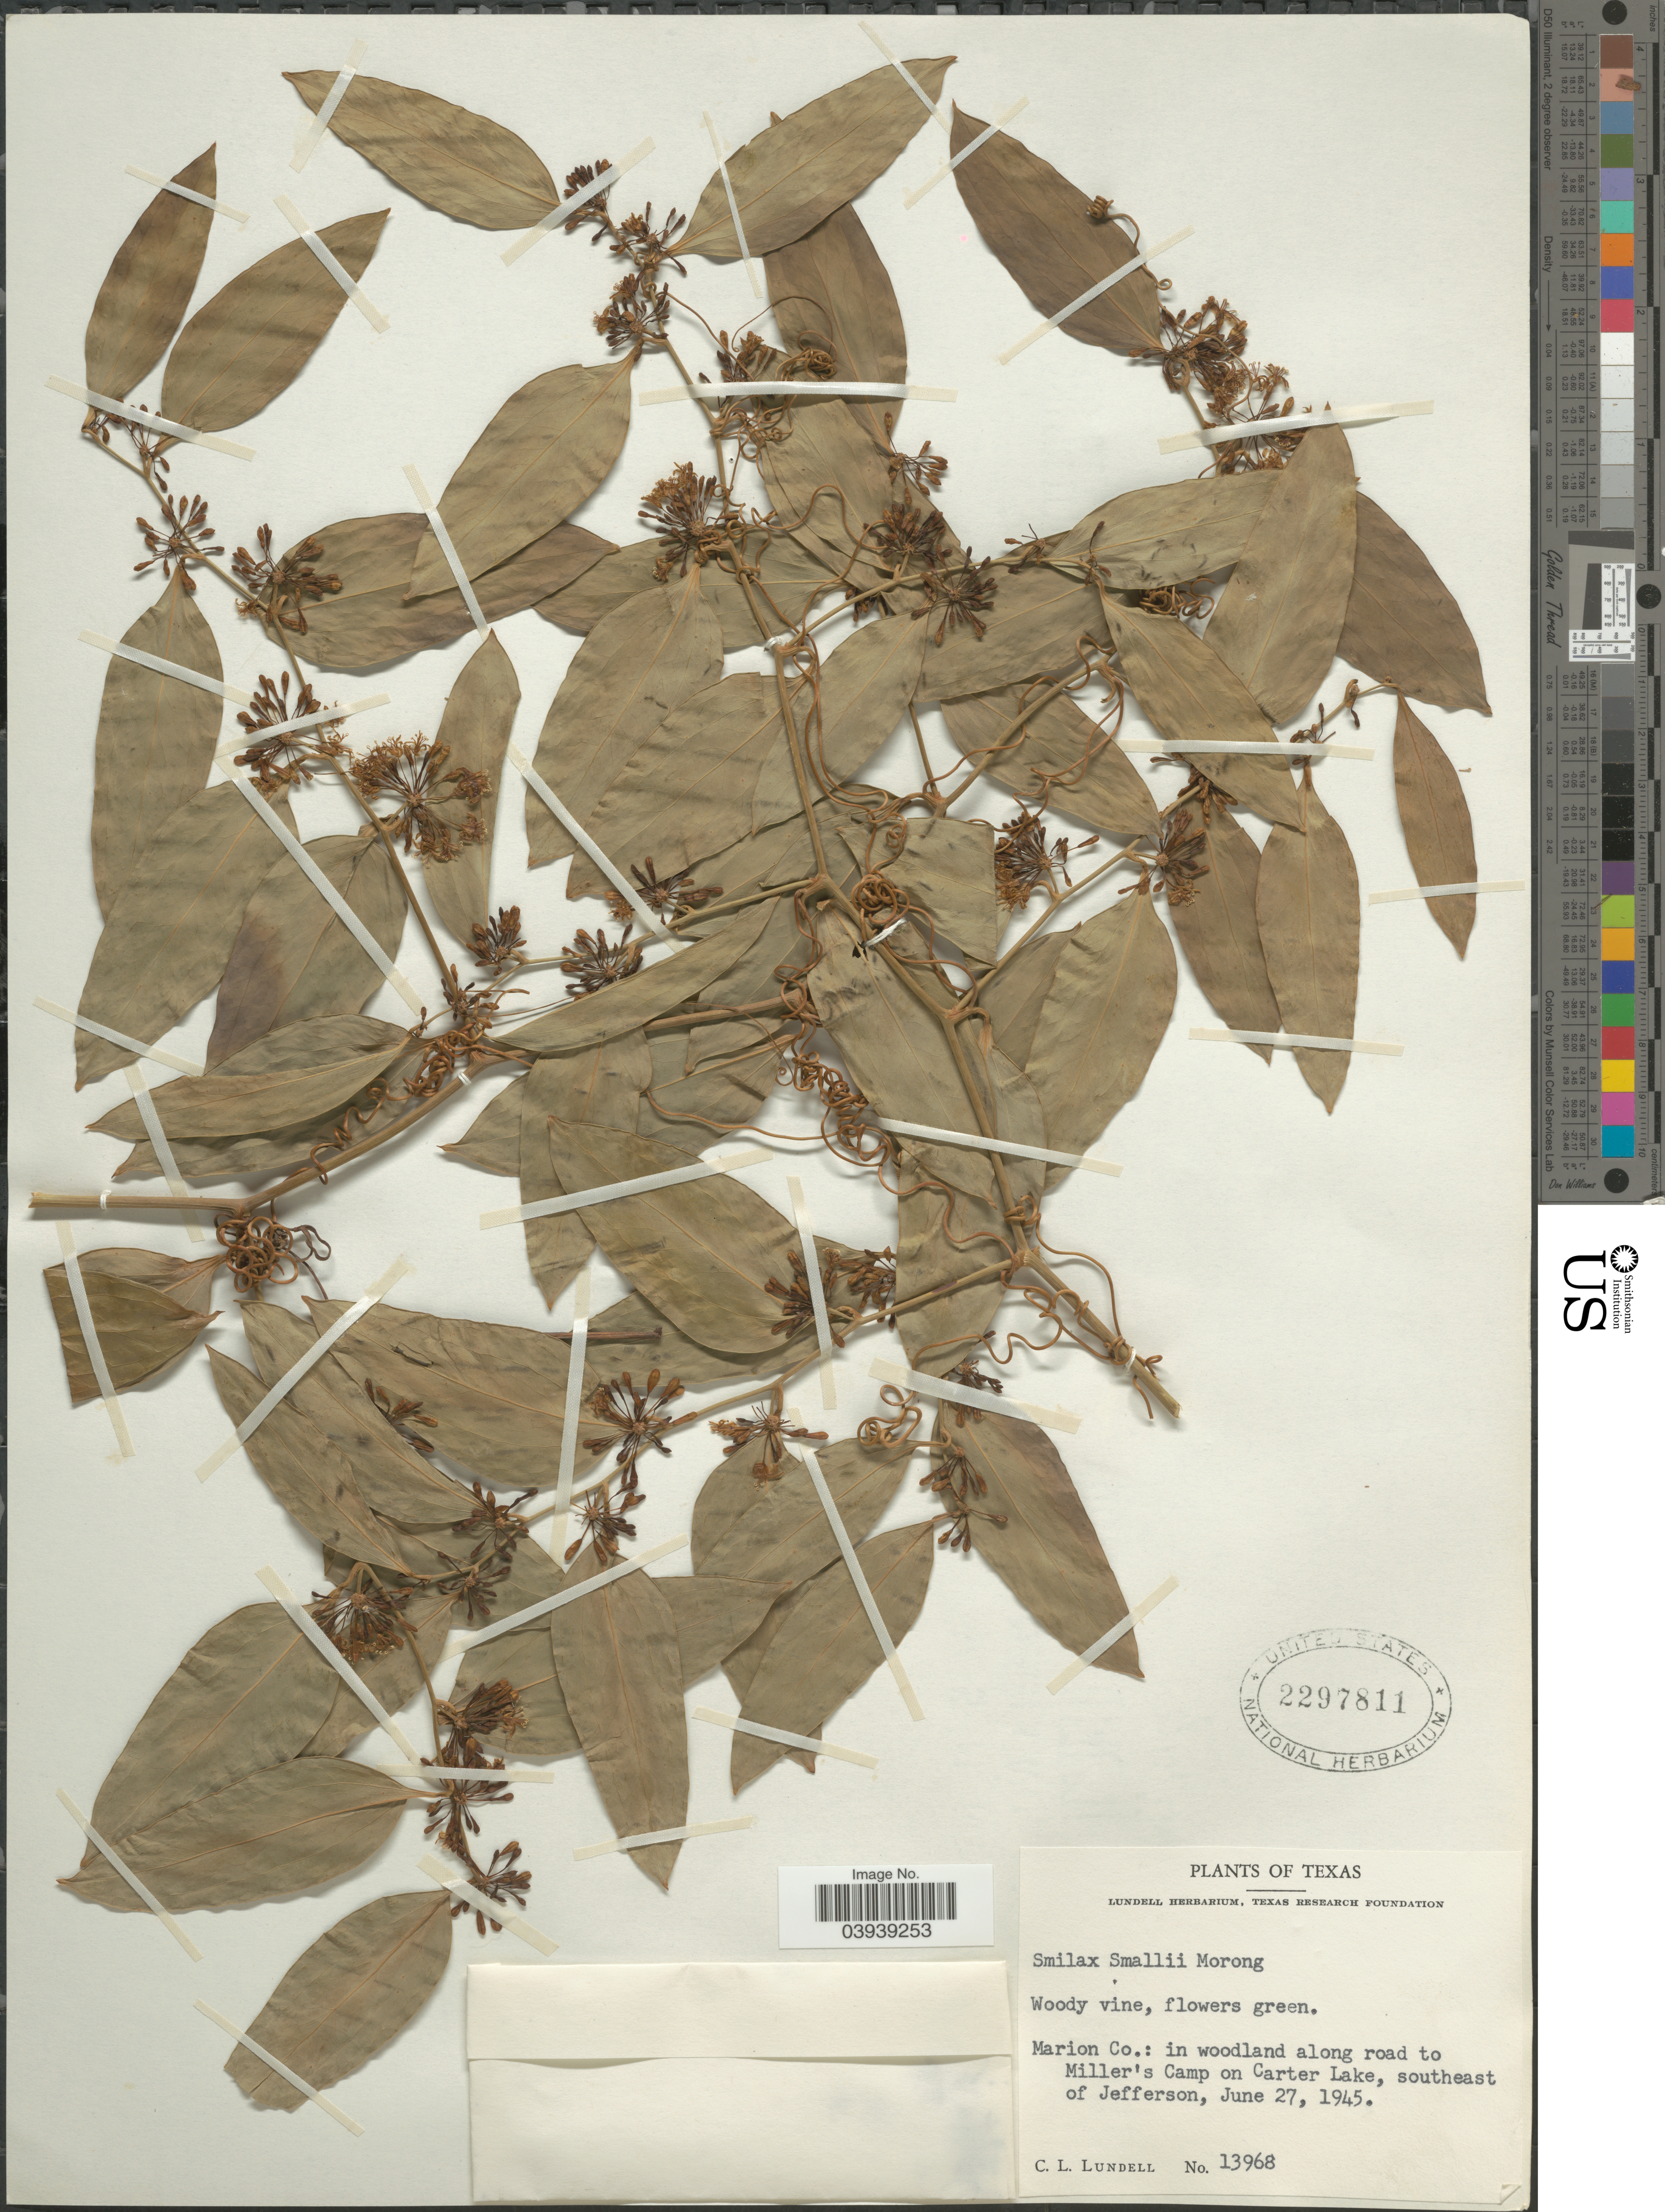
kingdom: Plantae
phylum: Tracheophyta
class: Liliopsida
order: Liliales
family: Smilacaceae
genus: Smilax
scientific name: Smilax smallii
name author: Morong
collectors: C. L. Lundell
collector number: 13968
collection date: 1945-06-27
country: United States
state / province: Texas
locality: Marion Co.: in woodland along road to Miller's Camp on Carter Lake, southeast of Jefferson.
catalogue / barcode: US 2297811